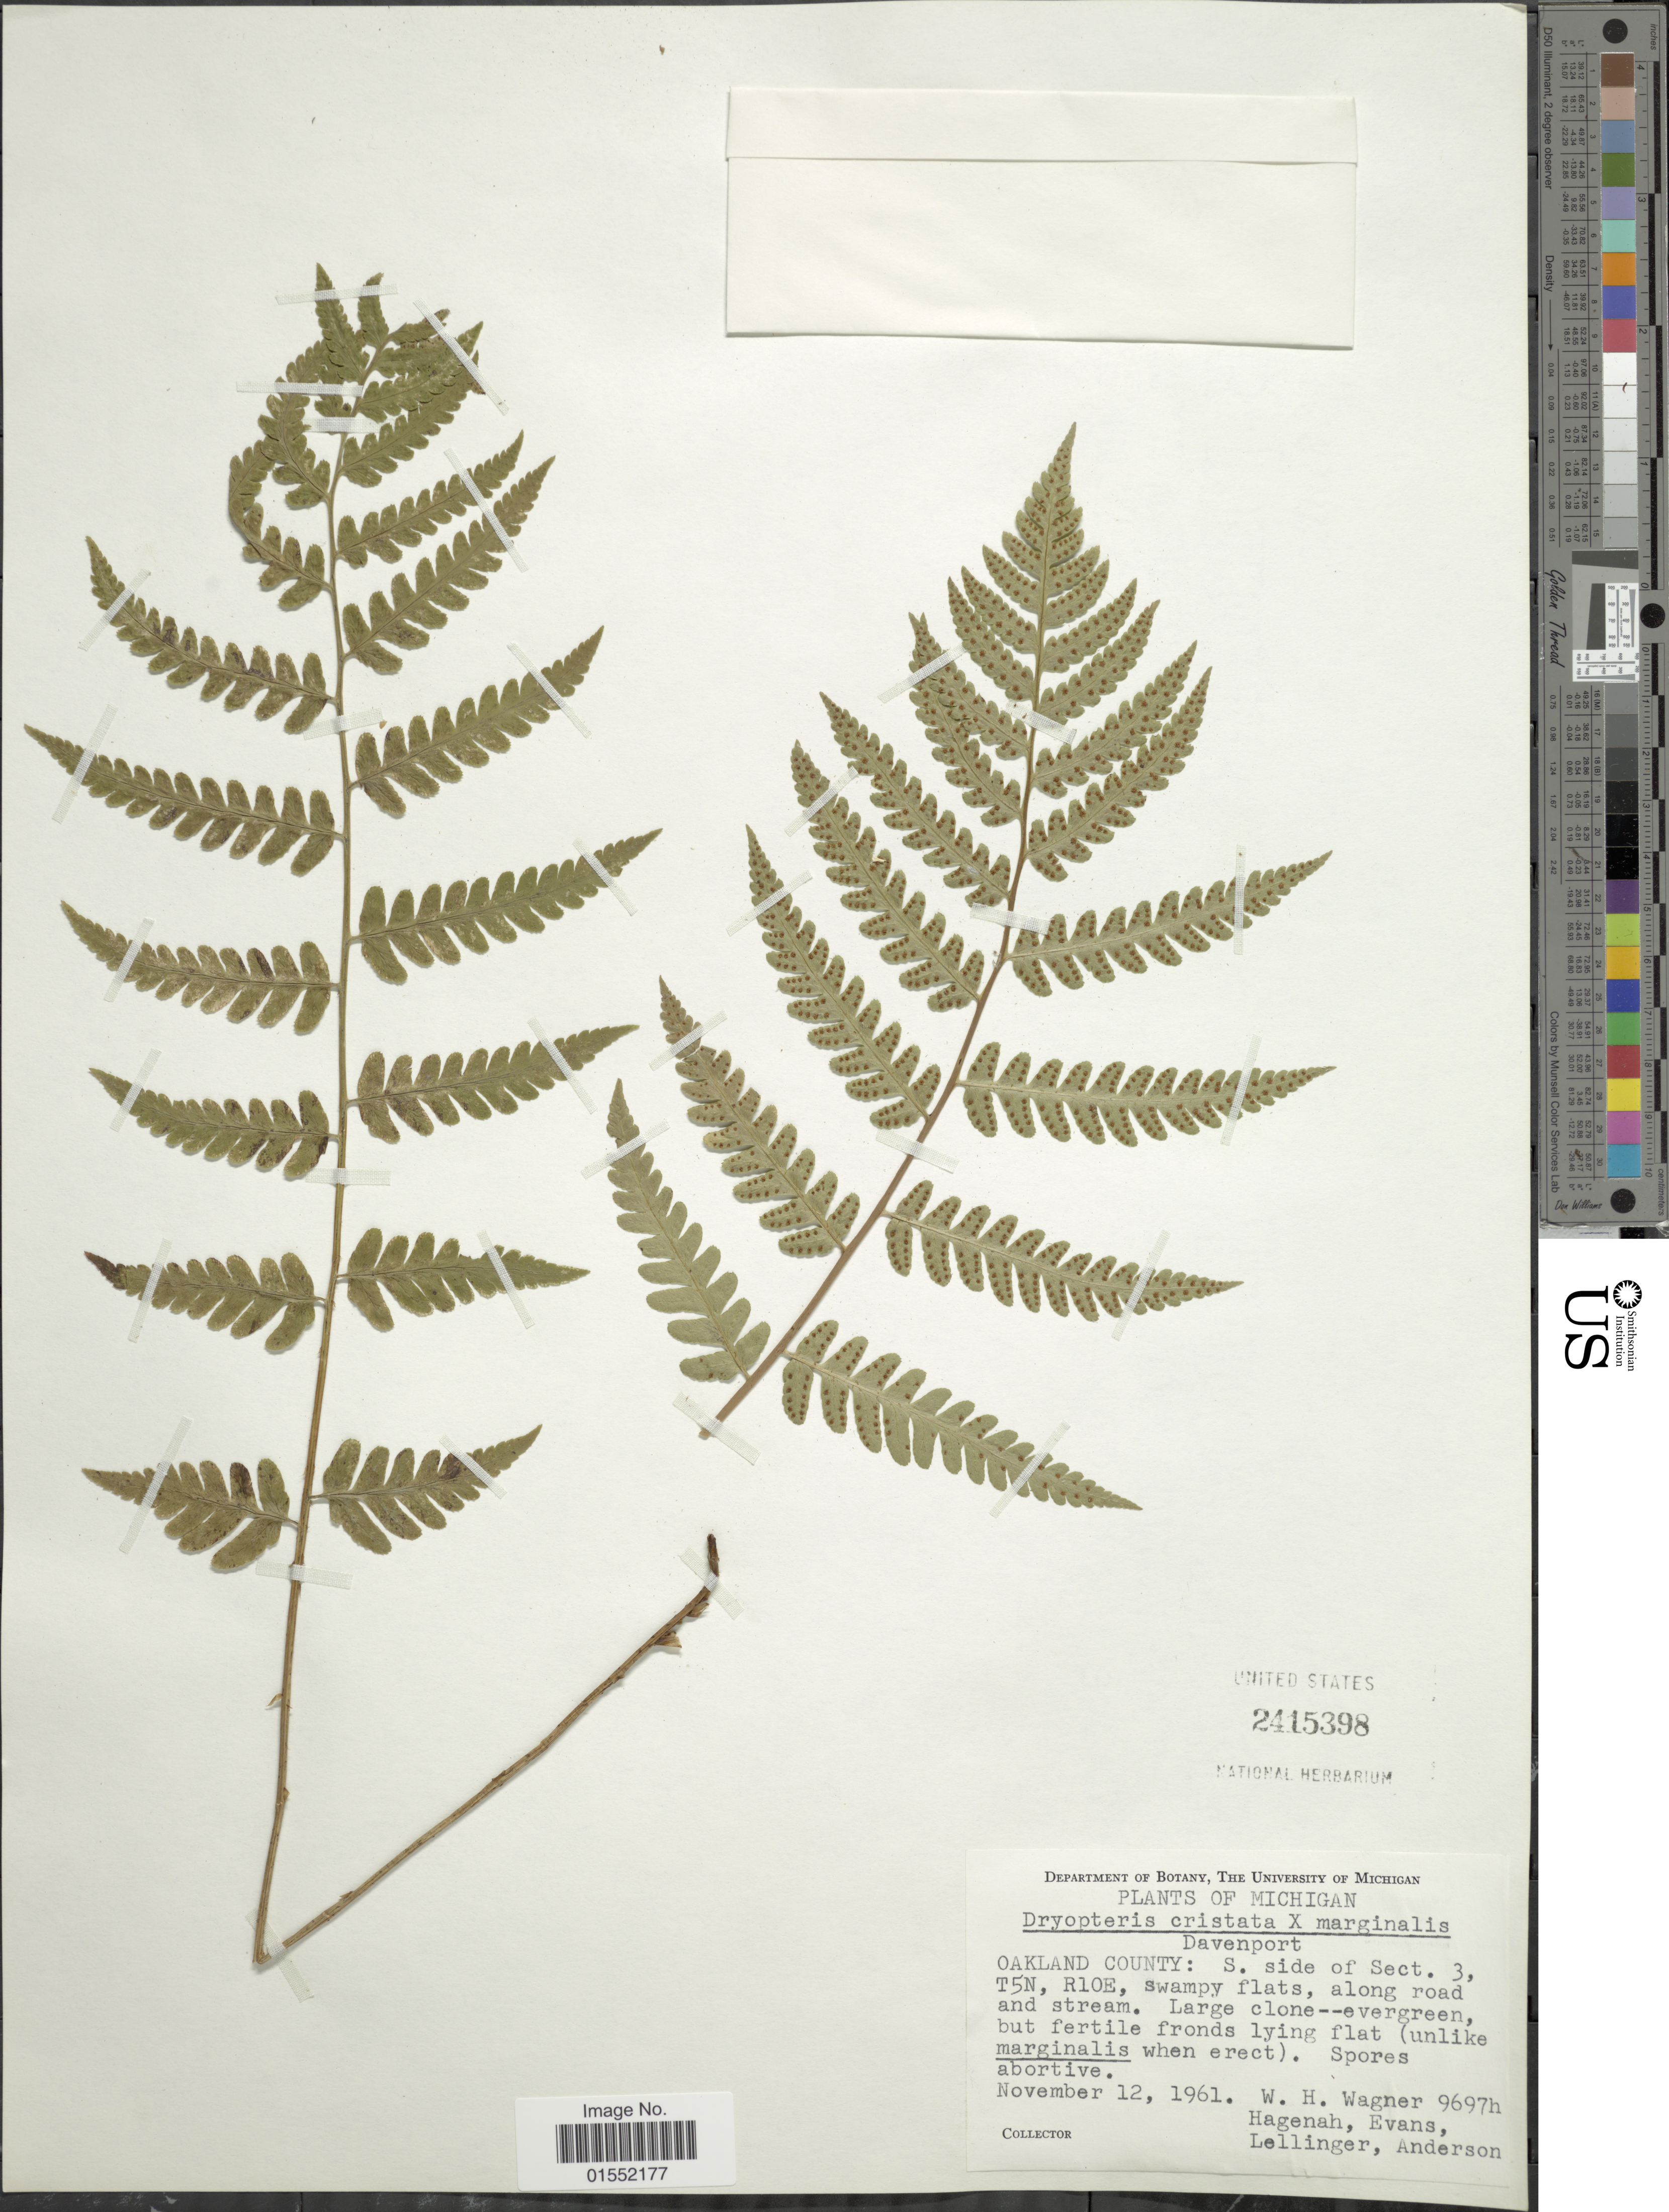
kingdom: Plantae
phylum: Tracheophyta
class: Polypodiopsida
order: Polypodiales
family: Dryopteridaceae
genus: Dryopteris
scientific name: Dryopteris x slossoniae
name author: Wherry ex Lellinger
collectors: W. H. Wagner, Hagenah, -- Evans, -- Lellinger & -- Anderson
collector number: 9697h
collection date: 1961-11-12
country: United States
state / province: Michigan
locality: Davenport, Oakland County: S. side of Sect. 3, T5N, R10E, swampy flats, along road and stream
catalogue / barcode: US 2415398